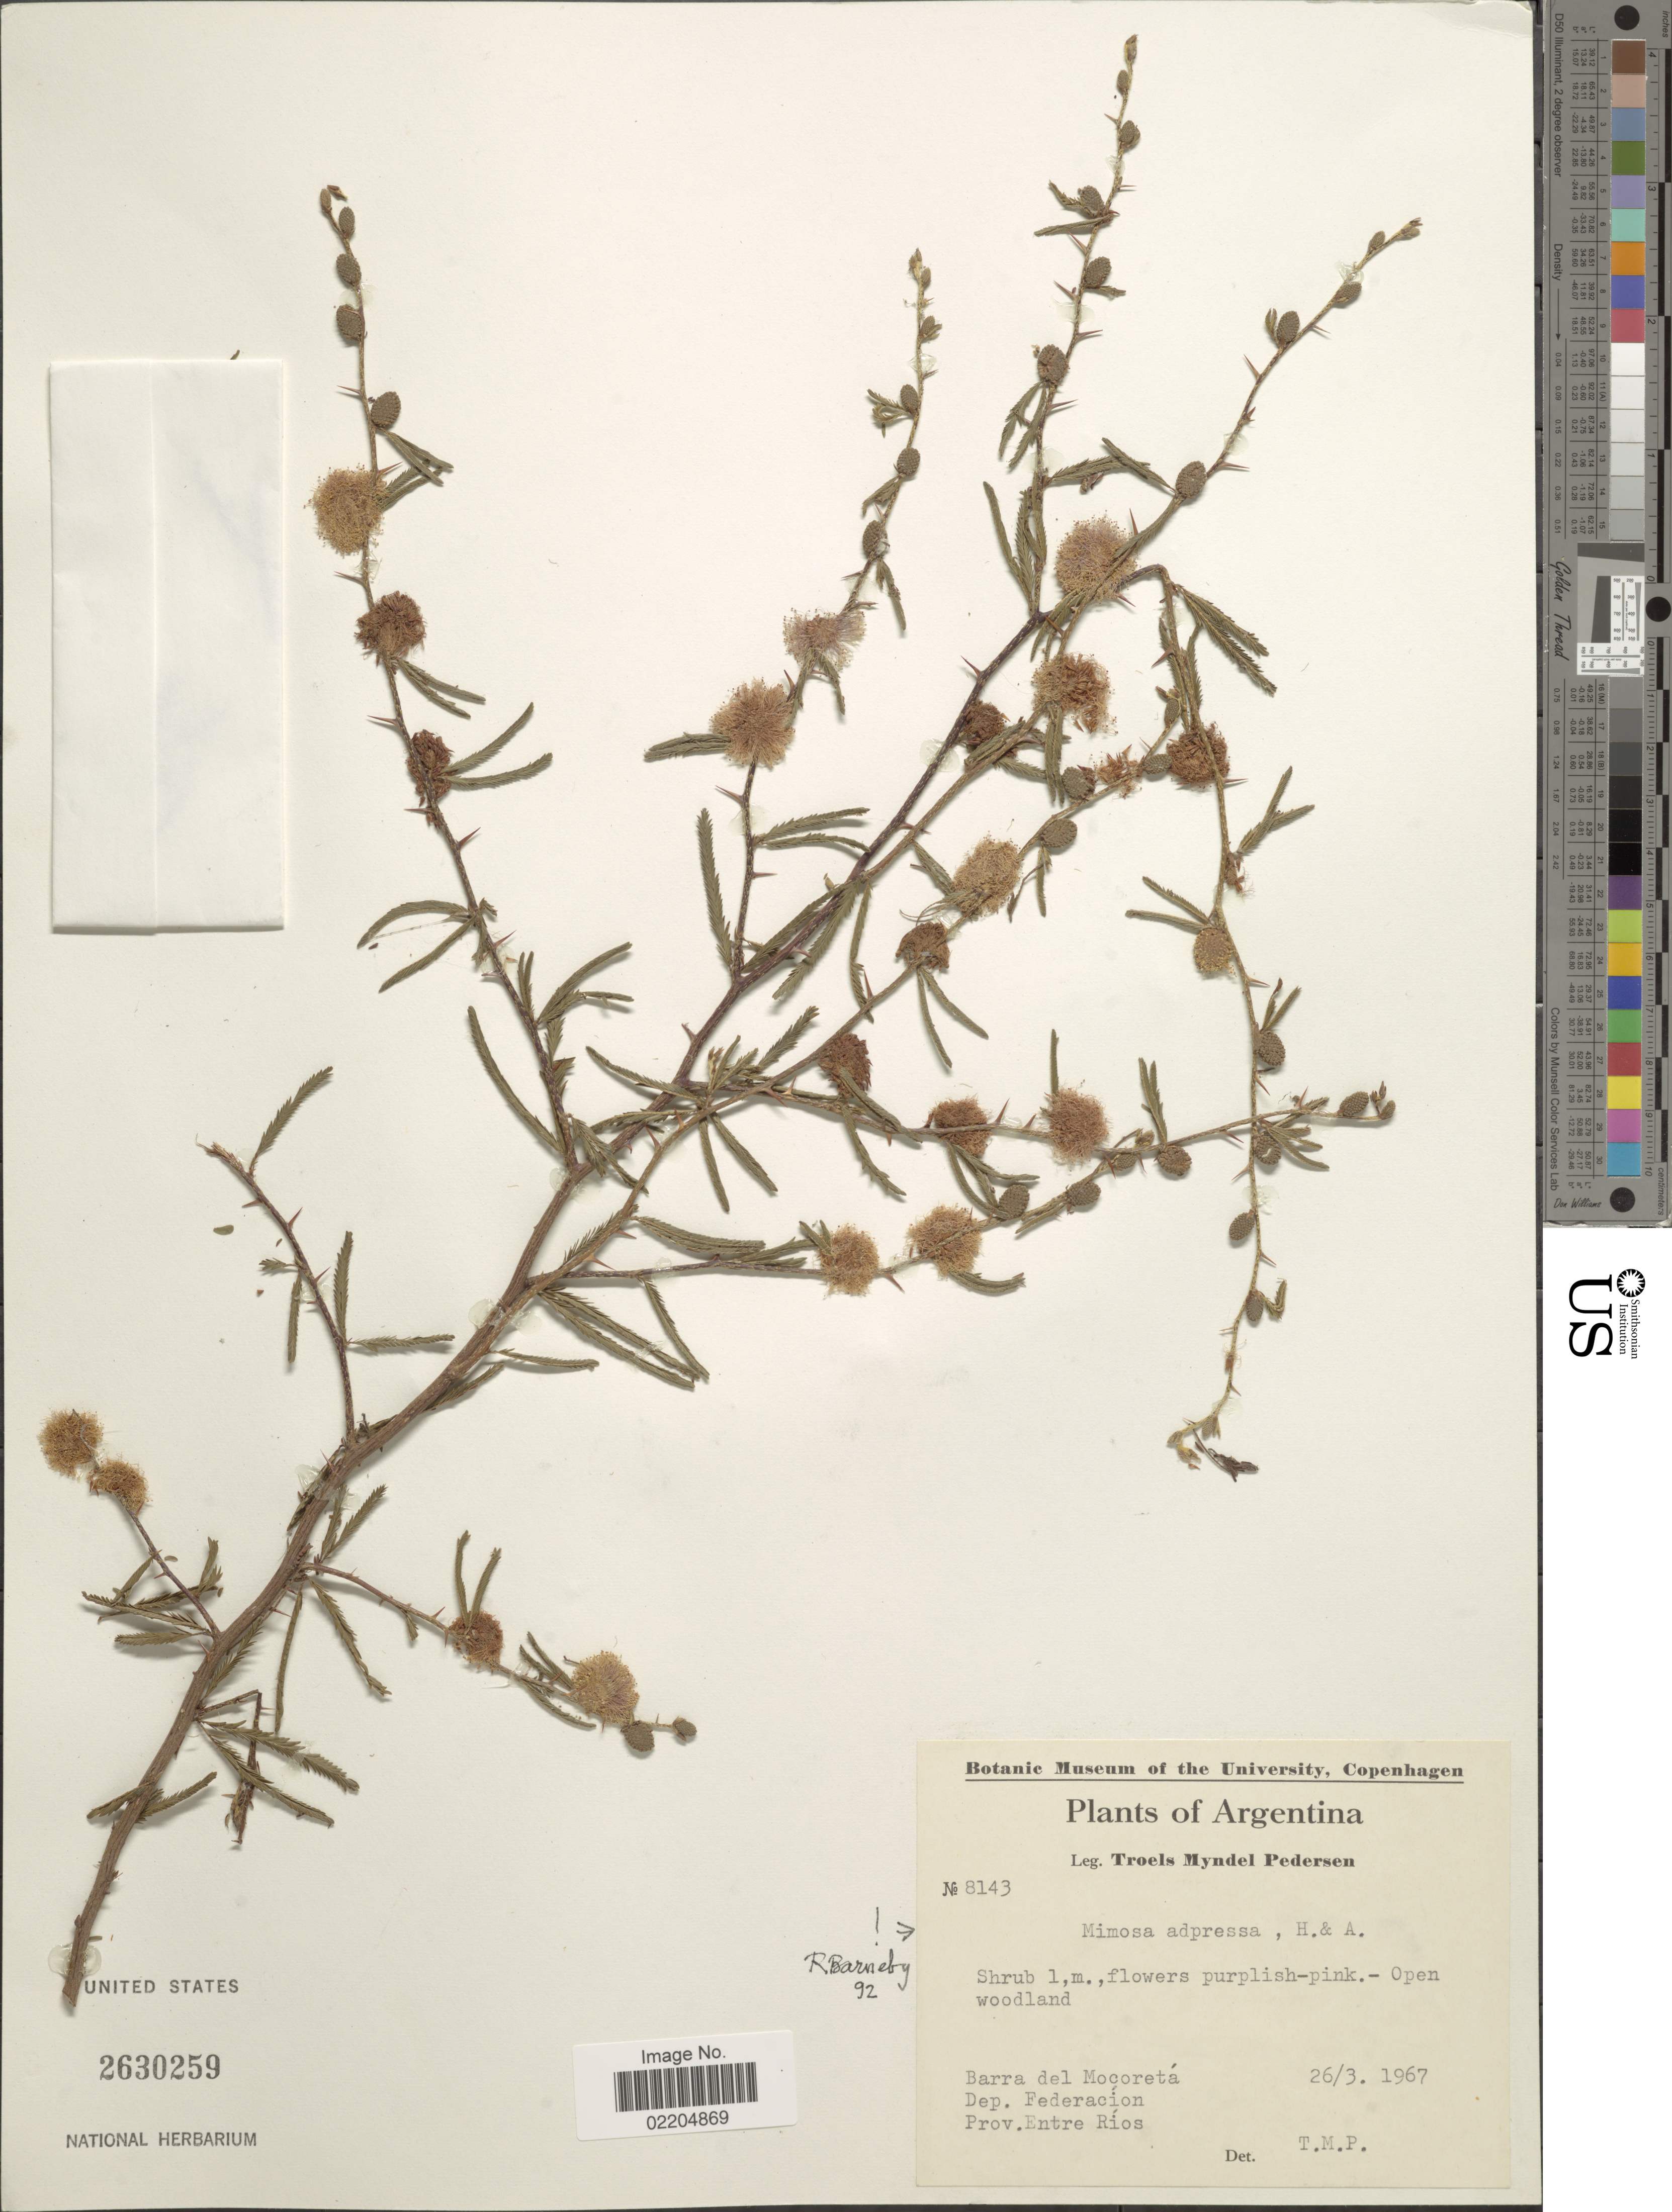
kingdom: Plantae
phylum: Tracheophyta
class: Magnoliopsida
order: Fabales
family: Fabaceae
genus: Mimosa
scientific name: Mimosa adpressa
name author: Hook. & Arn.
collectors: T. Pederson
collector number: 8143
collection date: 1967-03-26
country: Argentina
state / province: Entre Rios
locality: Barra del Mocoreta, Dep. Federacion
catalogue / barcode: US 2630259